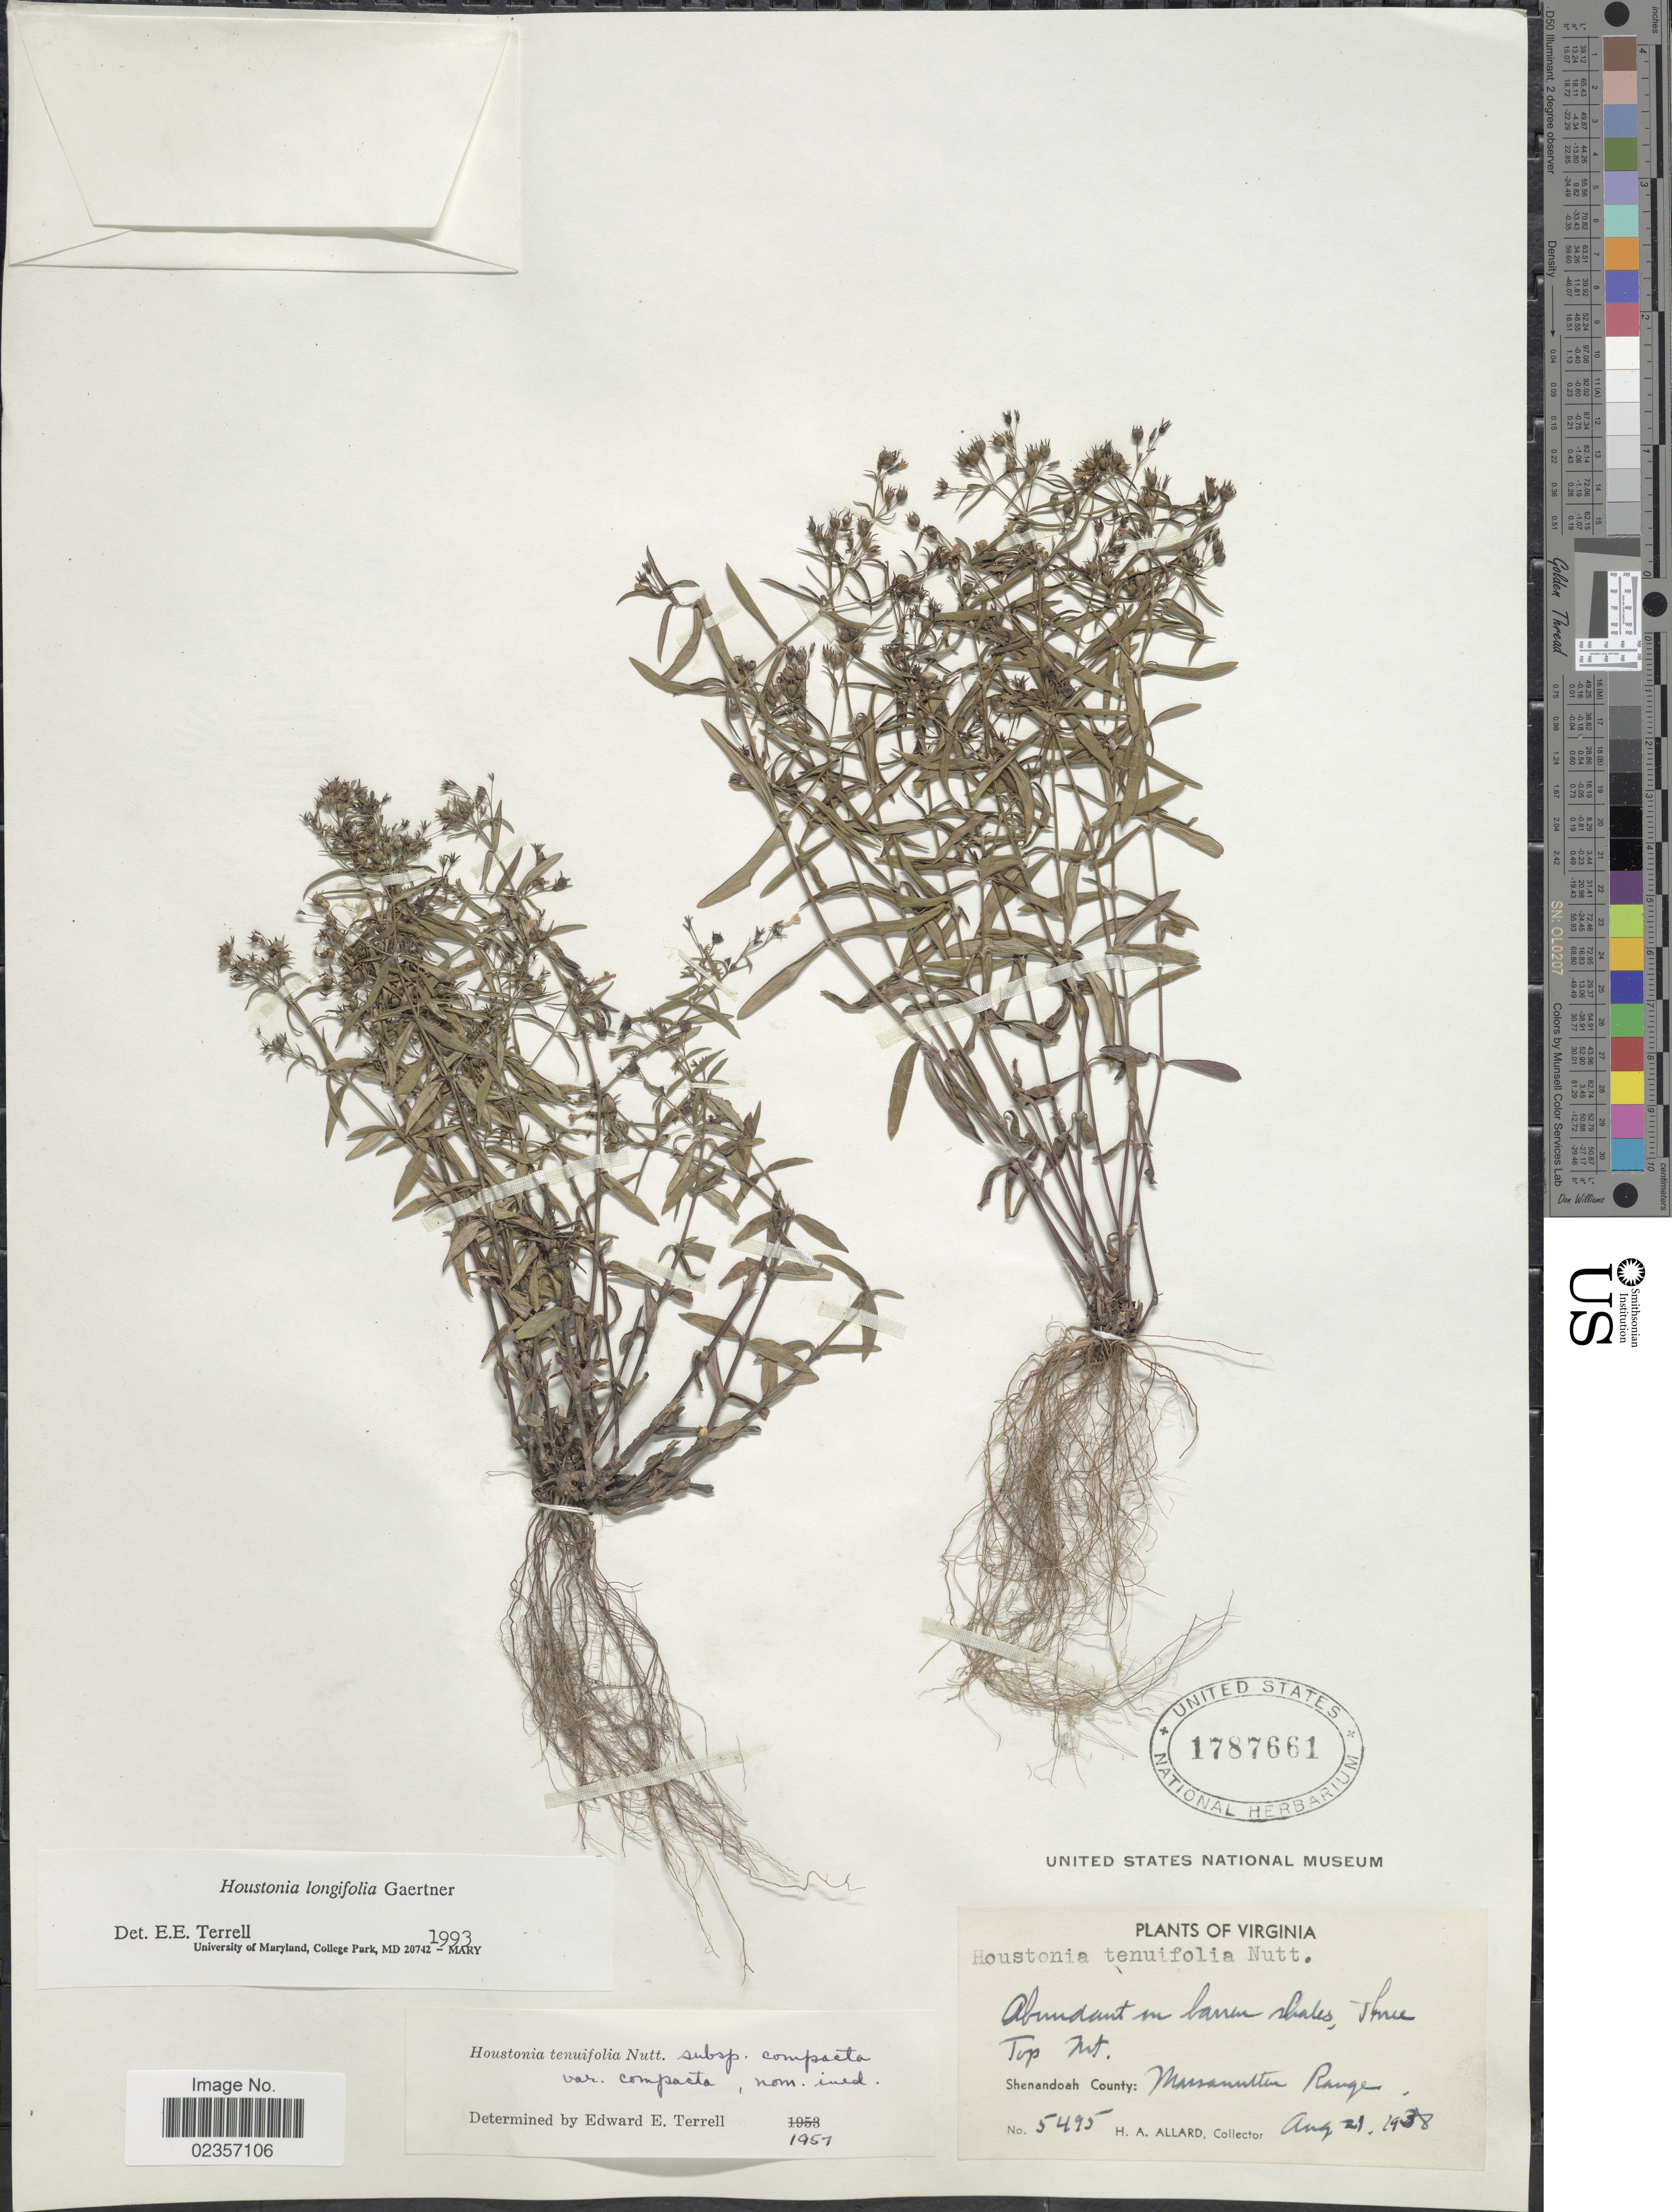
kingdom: Plantae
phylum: Tracheophyta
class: Magnoliopsida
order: Gentianales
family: Rubiaceae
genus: Houstonia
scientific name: Houstonia longifolia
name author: Gaertn.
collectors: H. A. Allard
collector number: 5495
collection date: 1938-08-21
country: United States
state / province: Virginia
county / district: Shenandoah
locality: Abundant on barren shales, Three Top Mt, Shenandoah County: Massanutten Range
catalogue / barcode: US 1787661